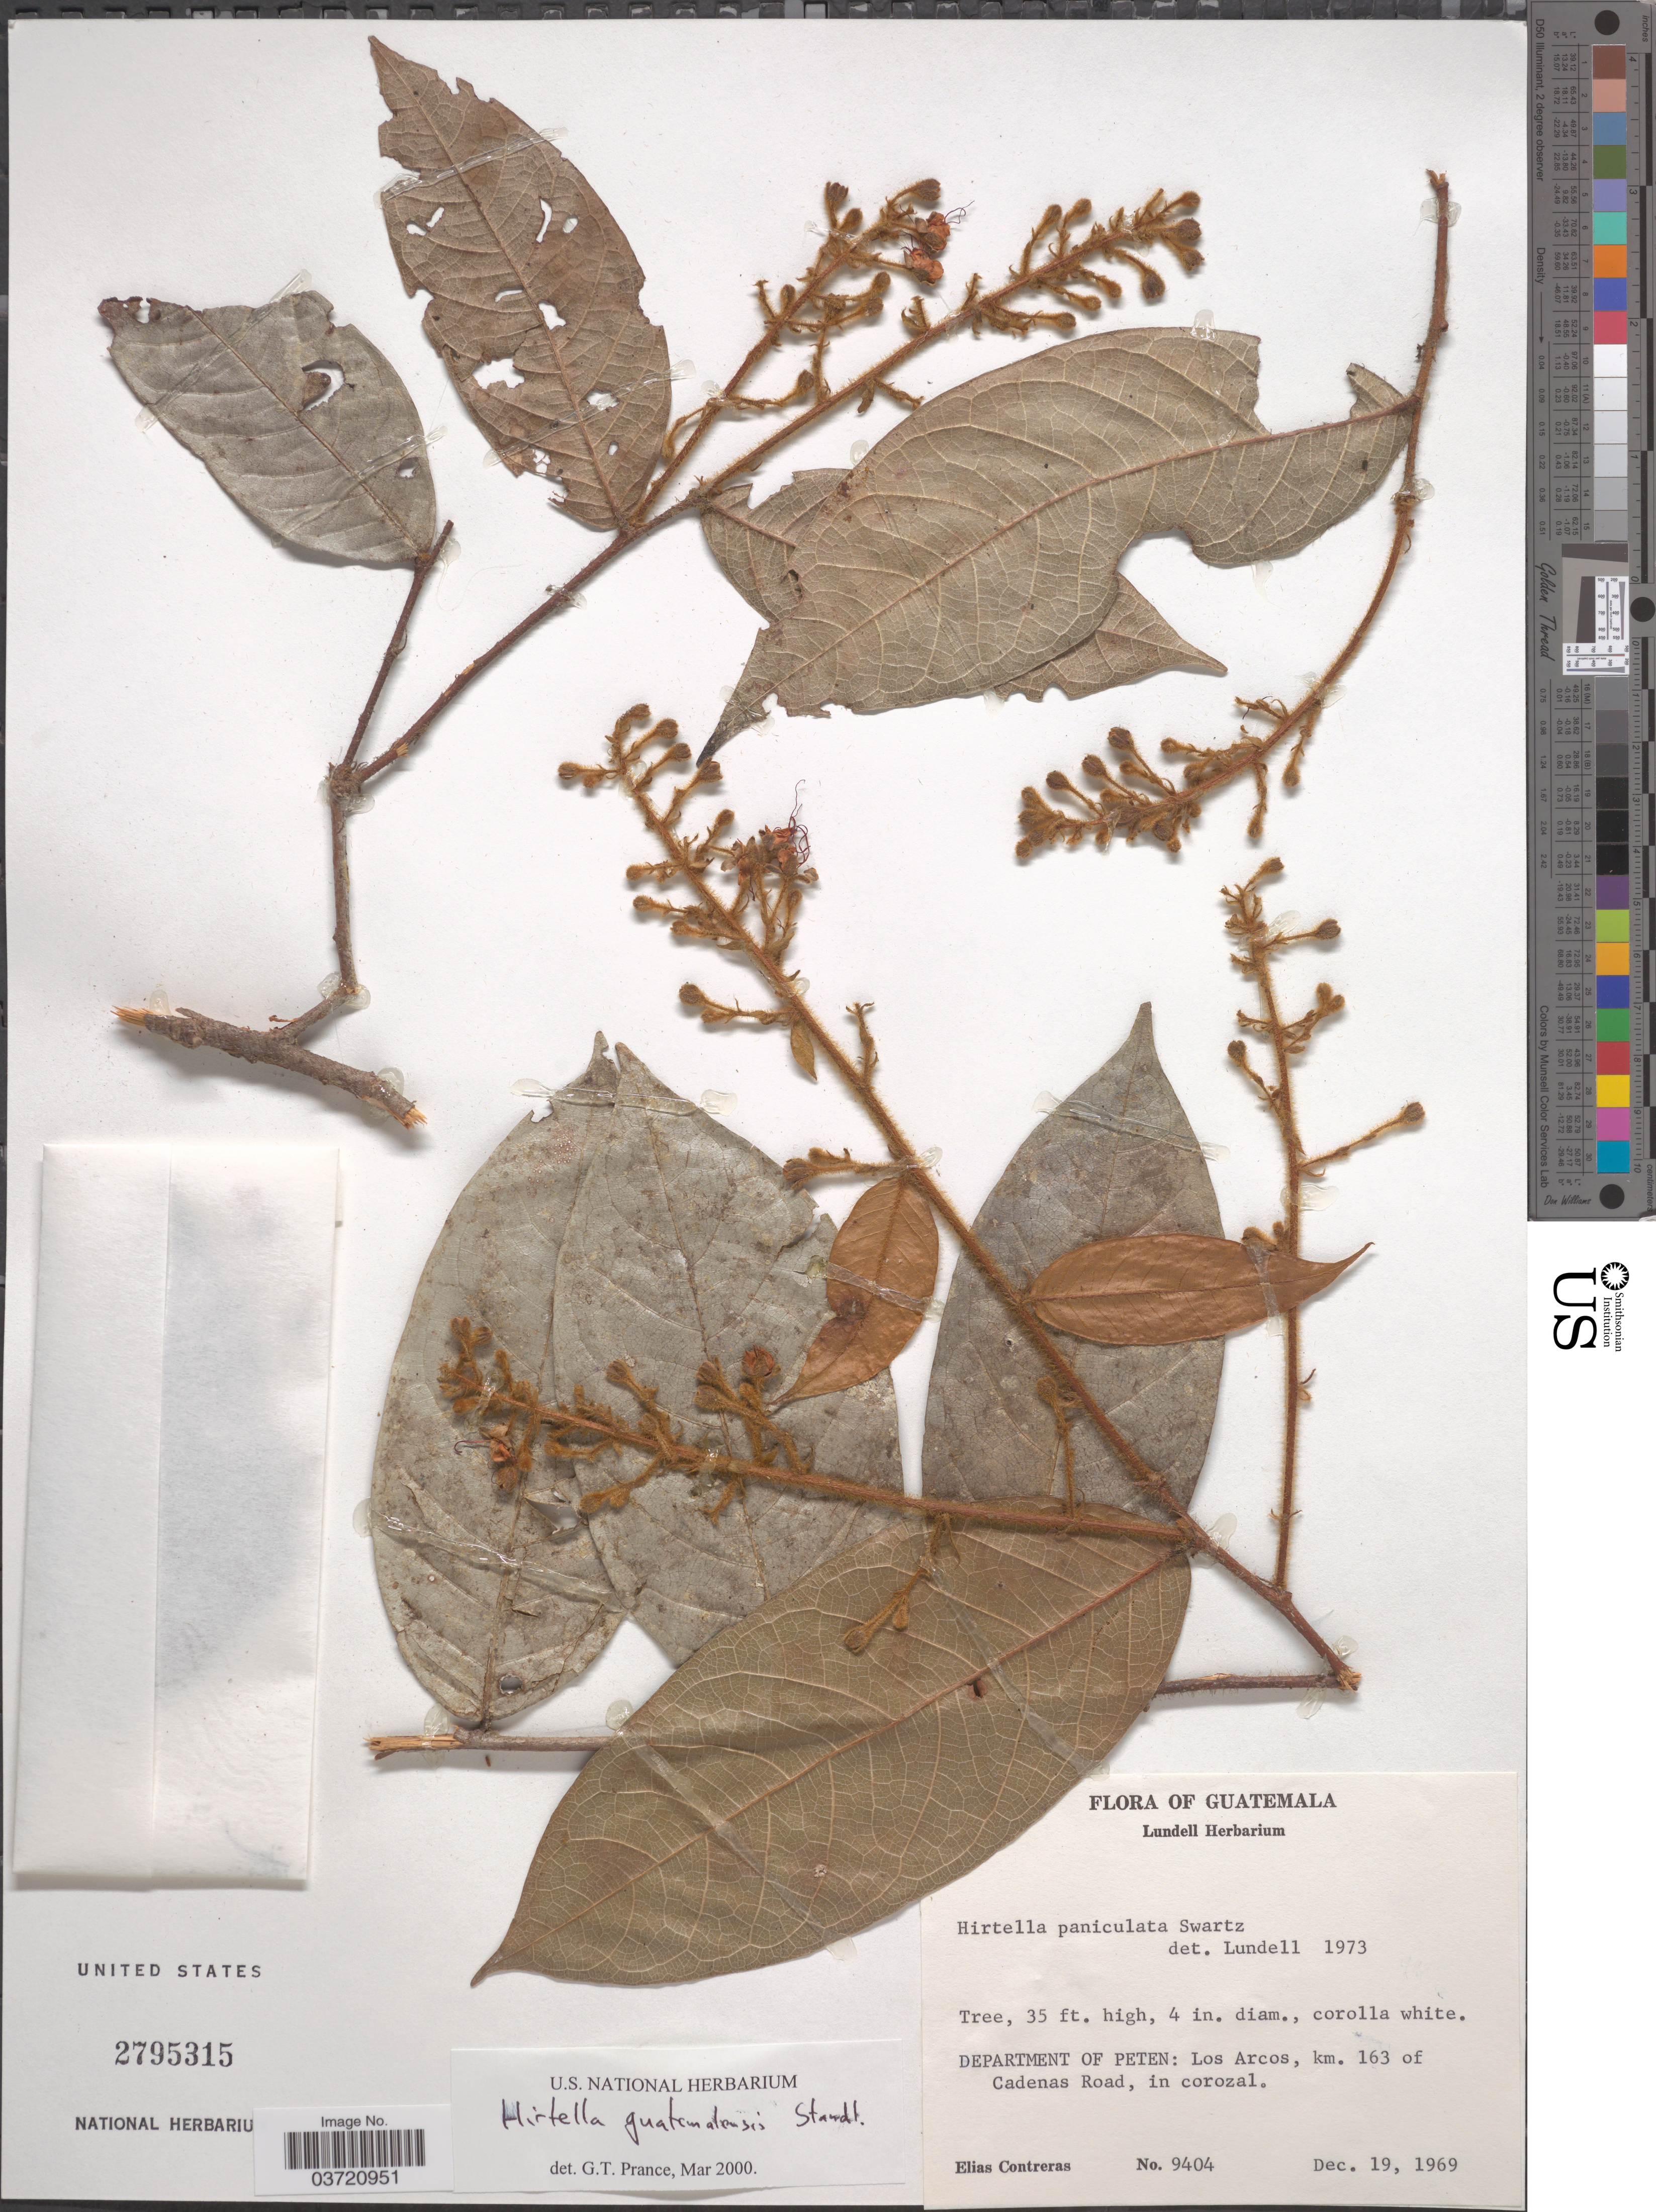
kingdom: Plantae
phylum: Tracheophyta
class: Magnoliopsida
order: Malpighiales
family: Chrysobalanaceae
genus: Hirtella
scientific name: Hirtella guatemalensis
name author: Standl.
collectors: E. Contreras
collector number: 9404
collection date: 1969-12-19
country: Guatemala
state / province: El Peten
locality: Department of Peten: Los Arcos, km. 163 of Cadenas Road, in corozal.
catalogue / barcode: US 2795315